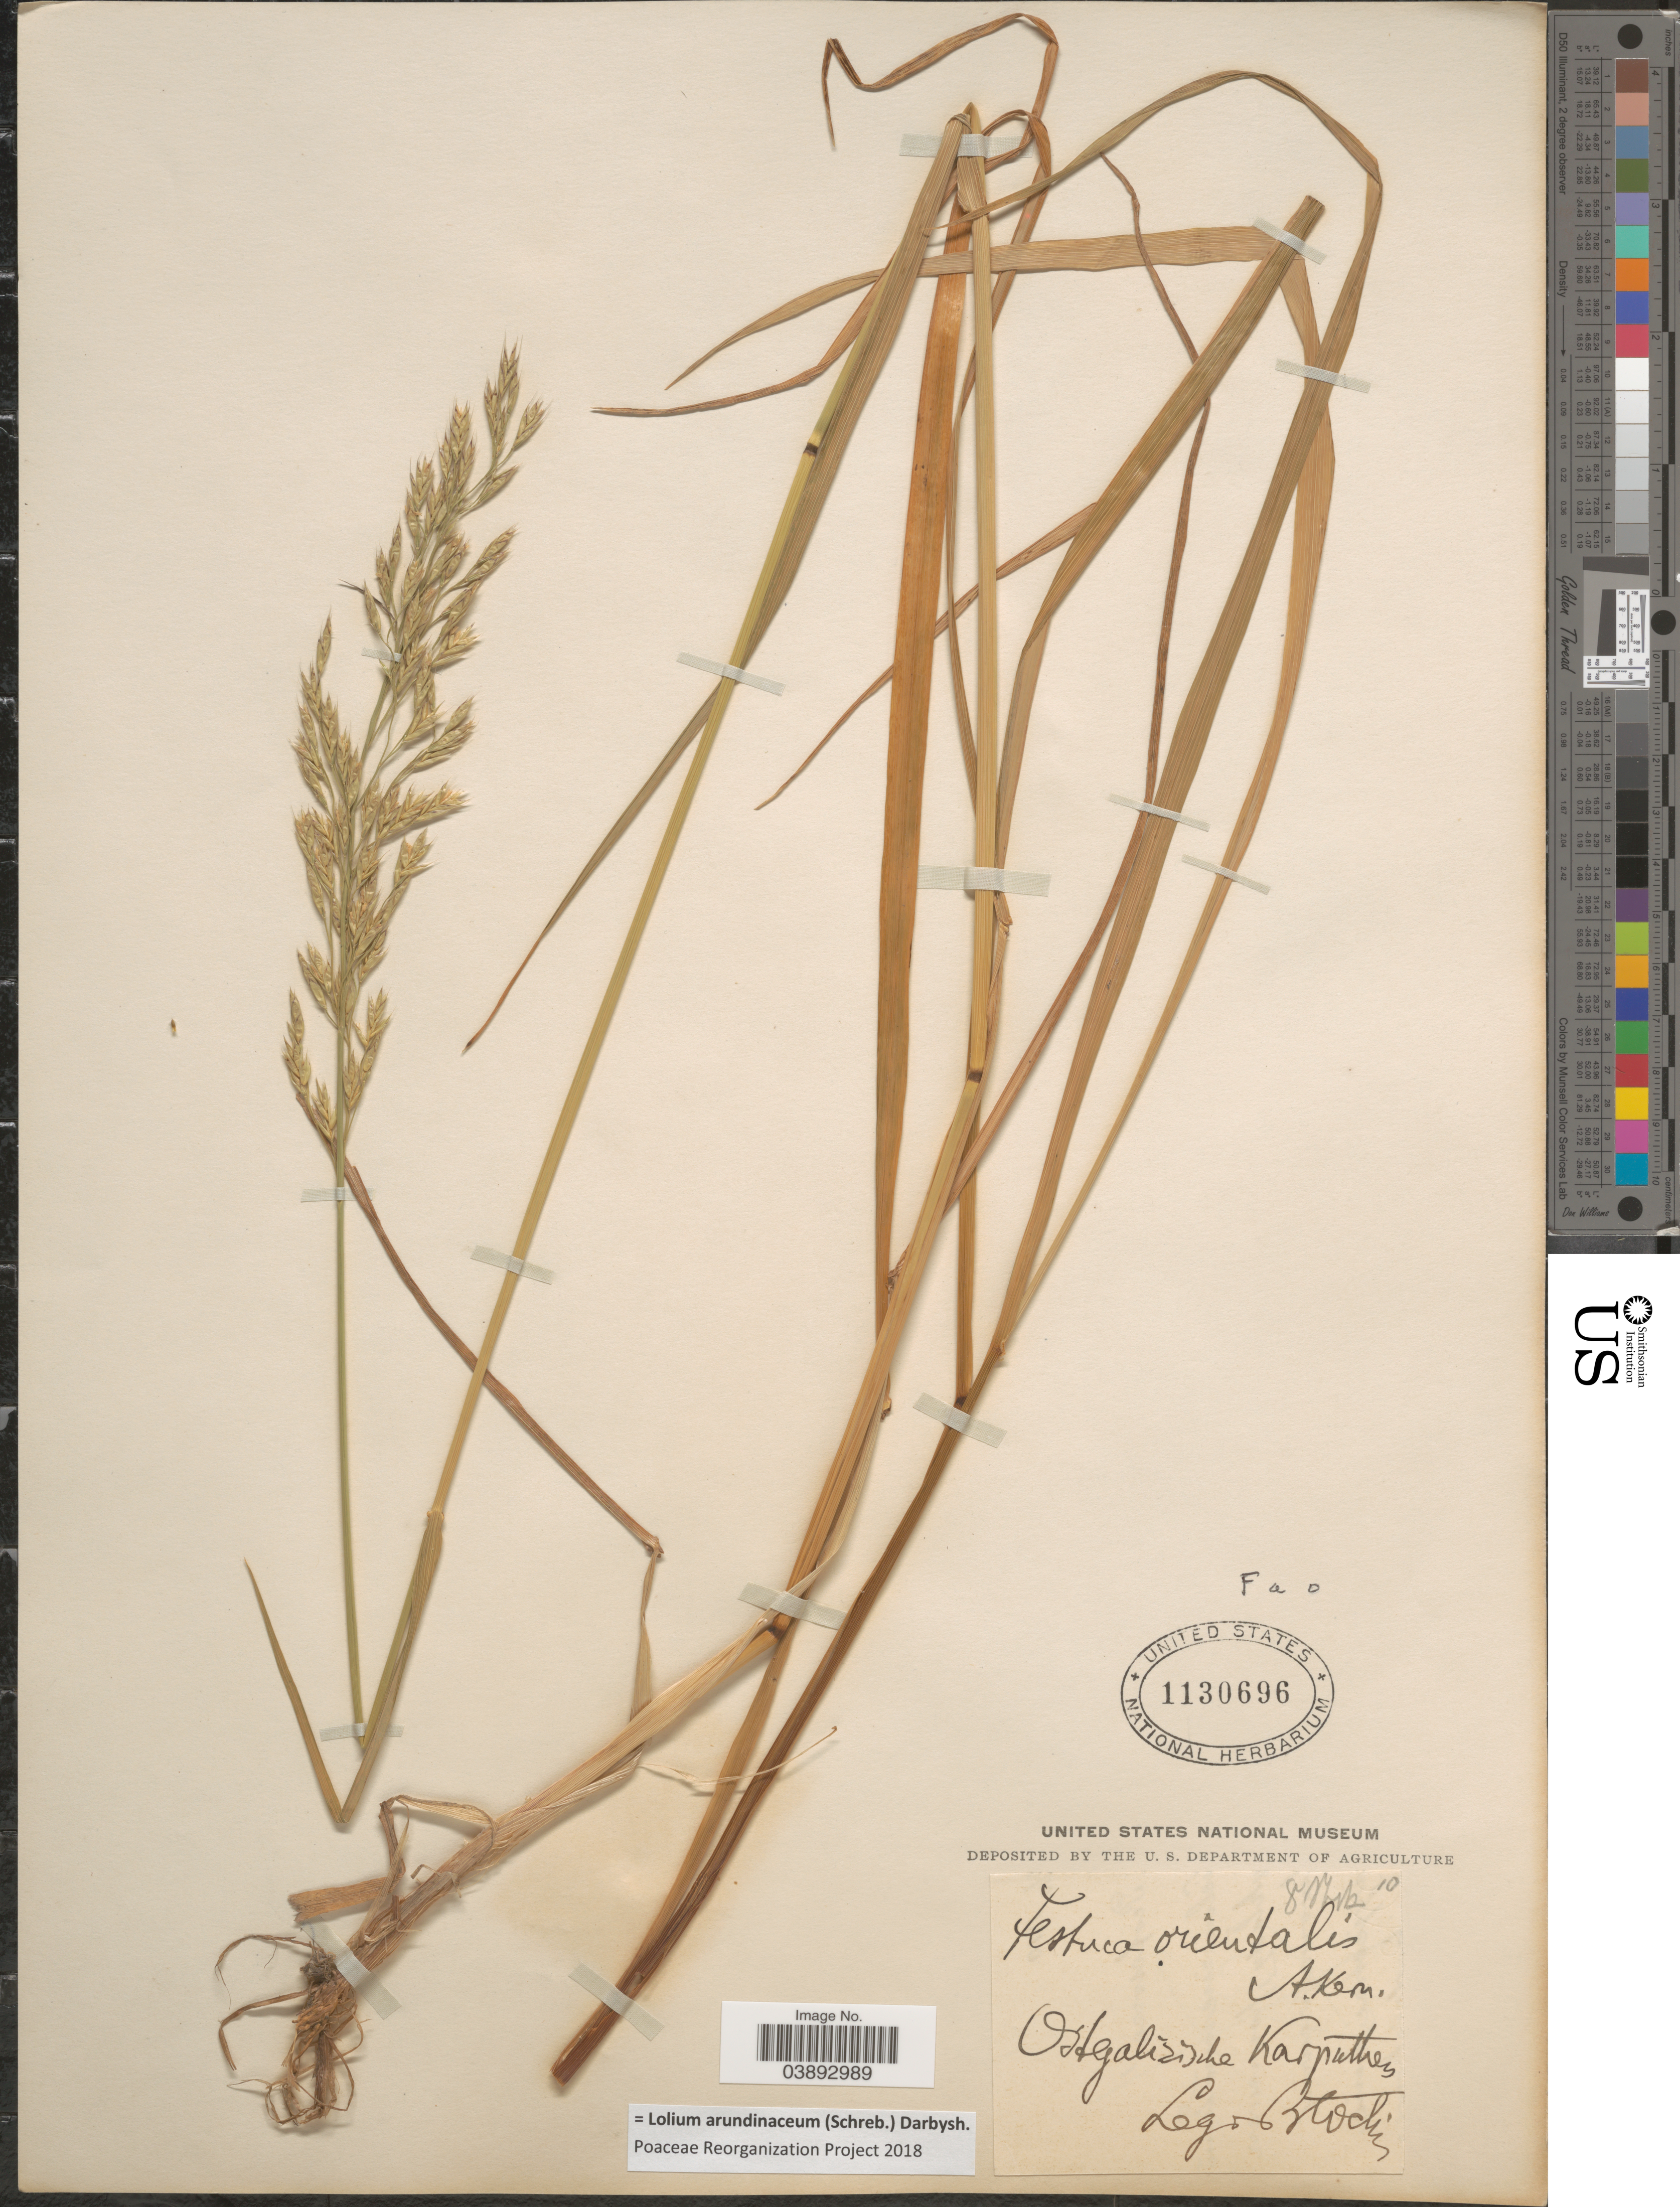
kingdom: Plantae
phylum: Tracheophyta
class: Liliopsida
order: Poales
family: Poaceae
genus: Lolium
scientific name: Lolium arundinaceum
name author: (Schreb.) Darbysh.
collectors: Blocki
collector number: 10?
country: Greece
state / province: South Aegean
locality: Ostgalizische Karpathos.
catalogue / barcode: US 1130696